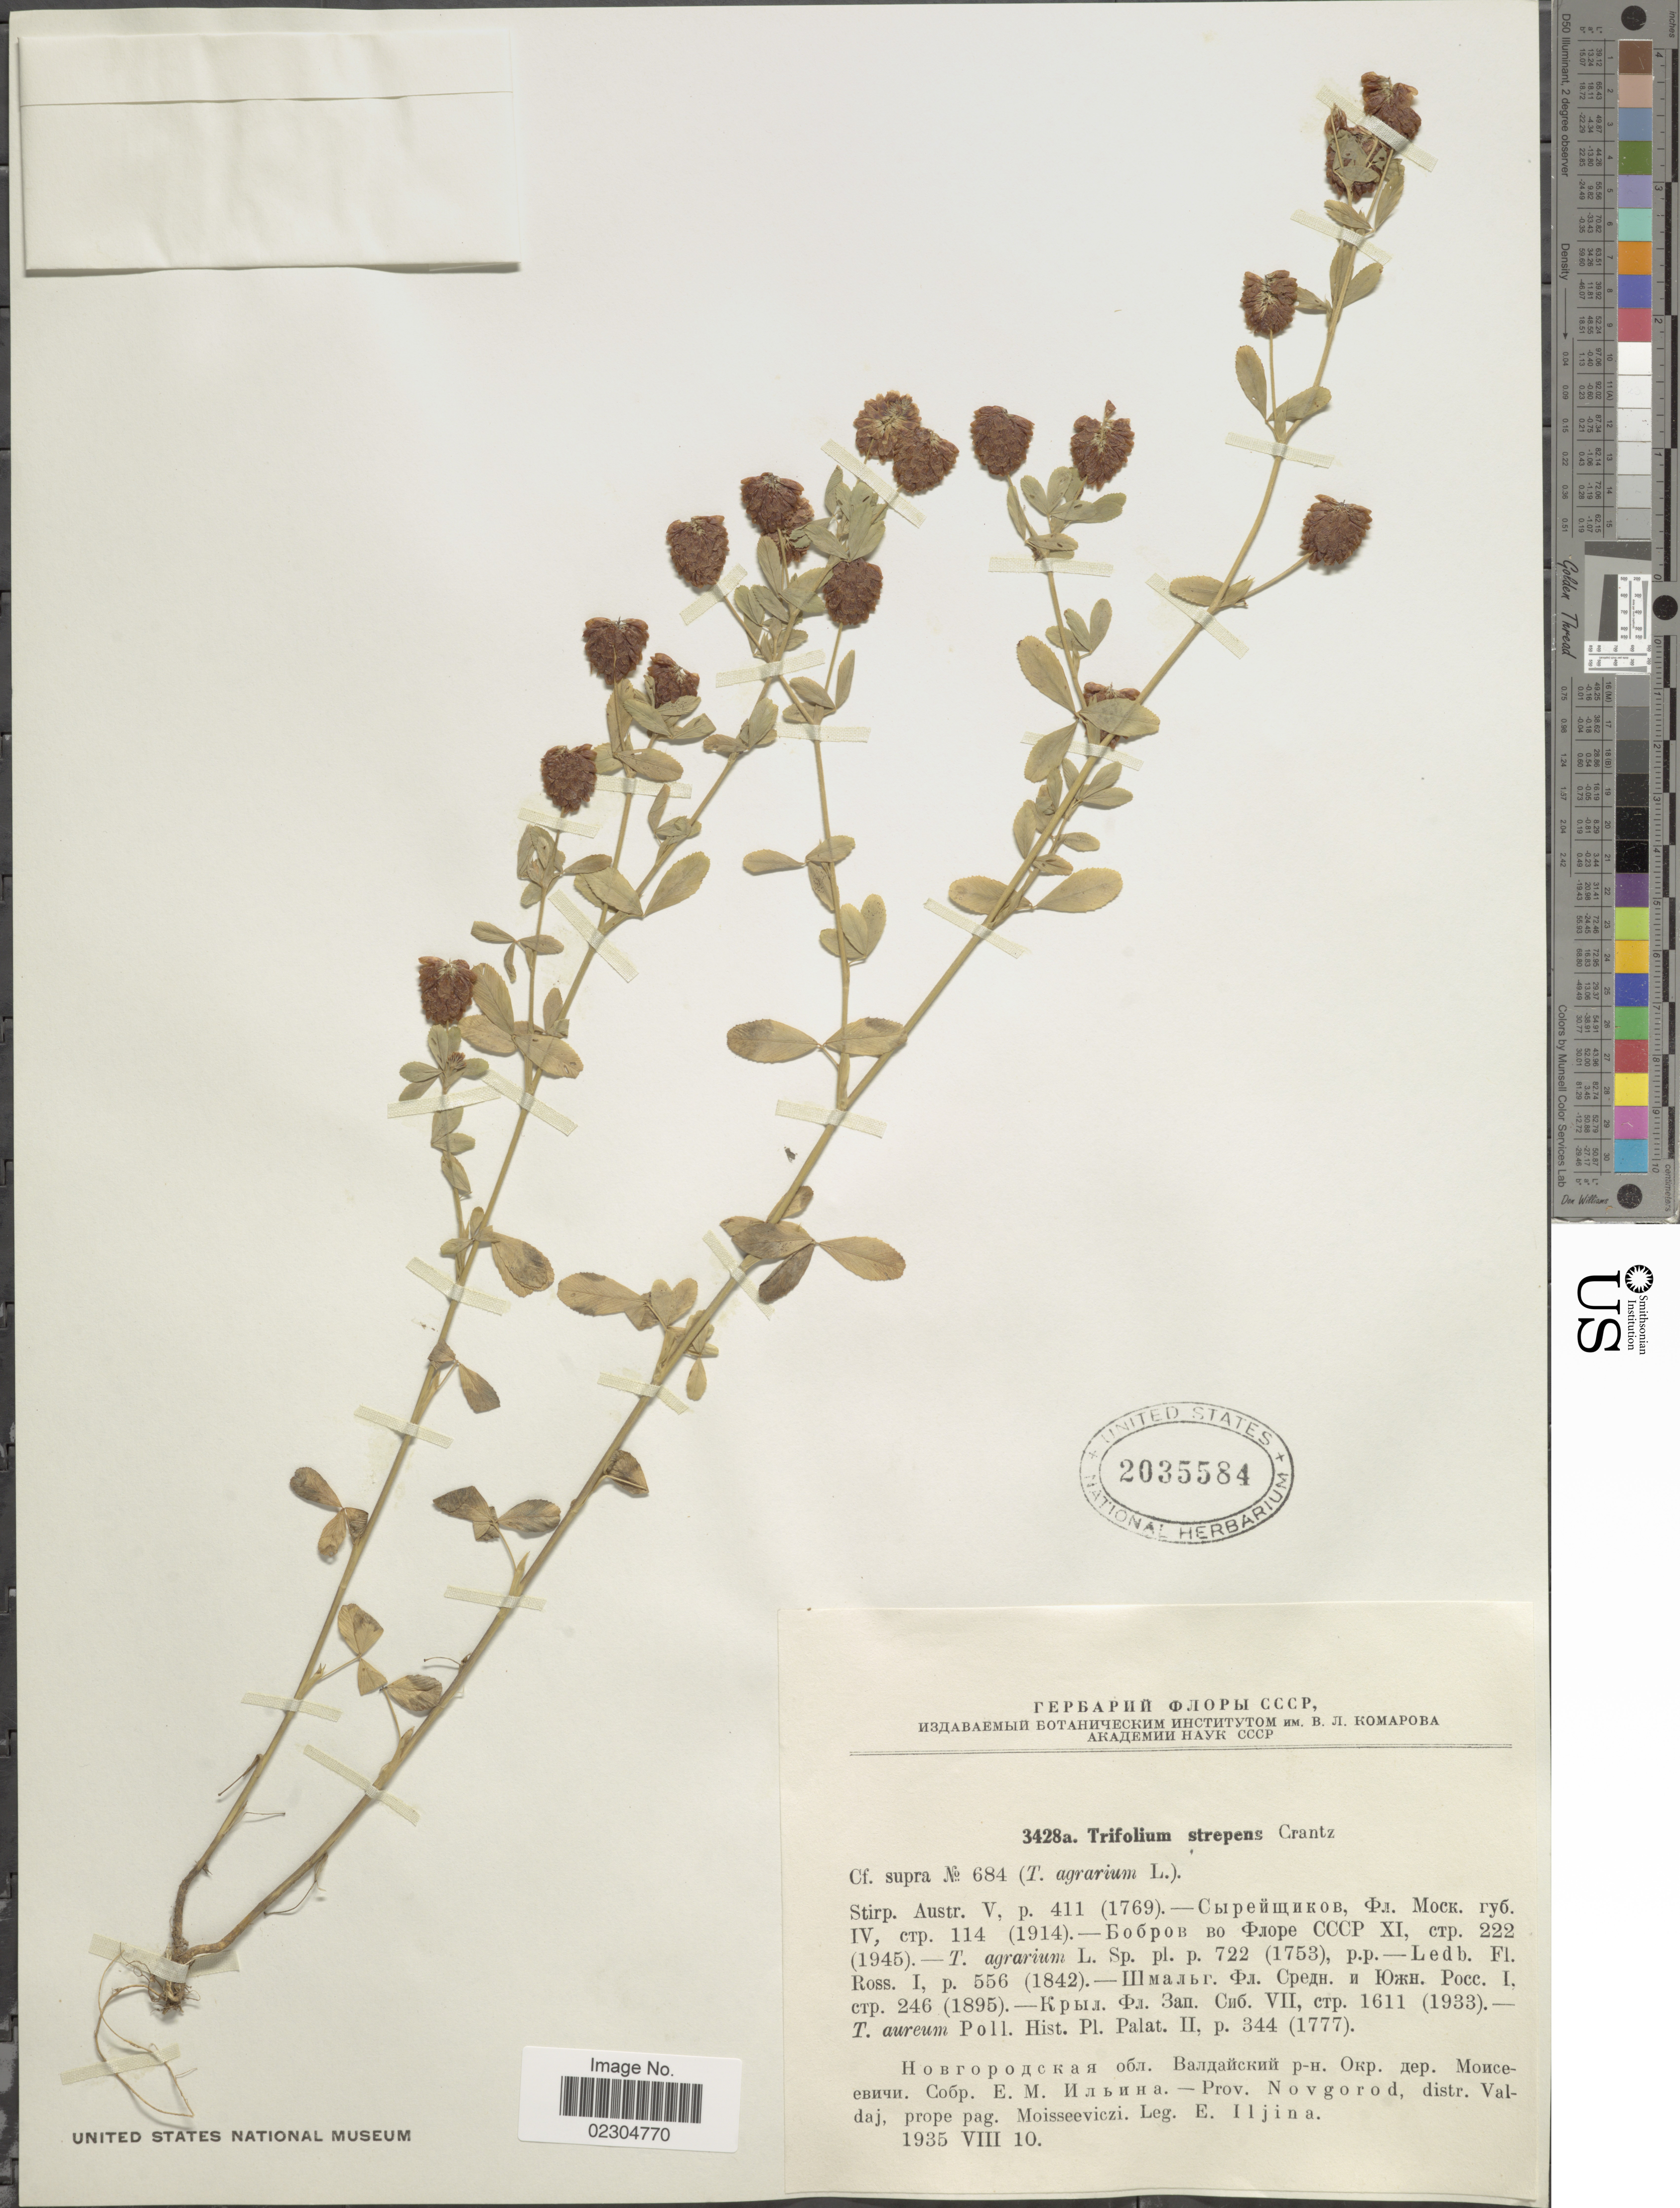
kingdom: Plantae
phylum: Tracheophyta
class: Magnoliopsida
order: Fabales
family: Fabaceae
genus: Trifolium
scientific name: Trifolium strepens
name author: Crantz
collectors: E. Iljina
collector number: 3428a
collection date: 1935-08-10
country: Russian Federation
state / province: Novgorod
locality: Distr. Valdaj, prope pag. Moisseeviczi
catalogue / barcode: US 2035584